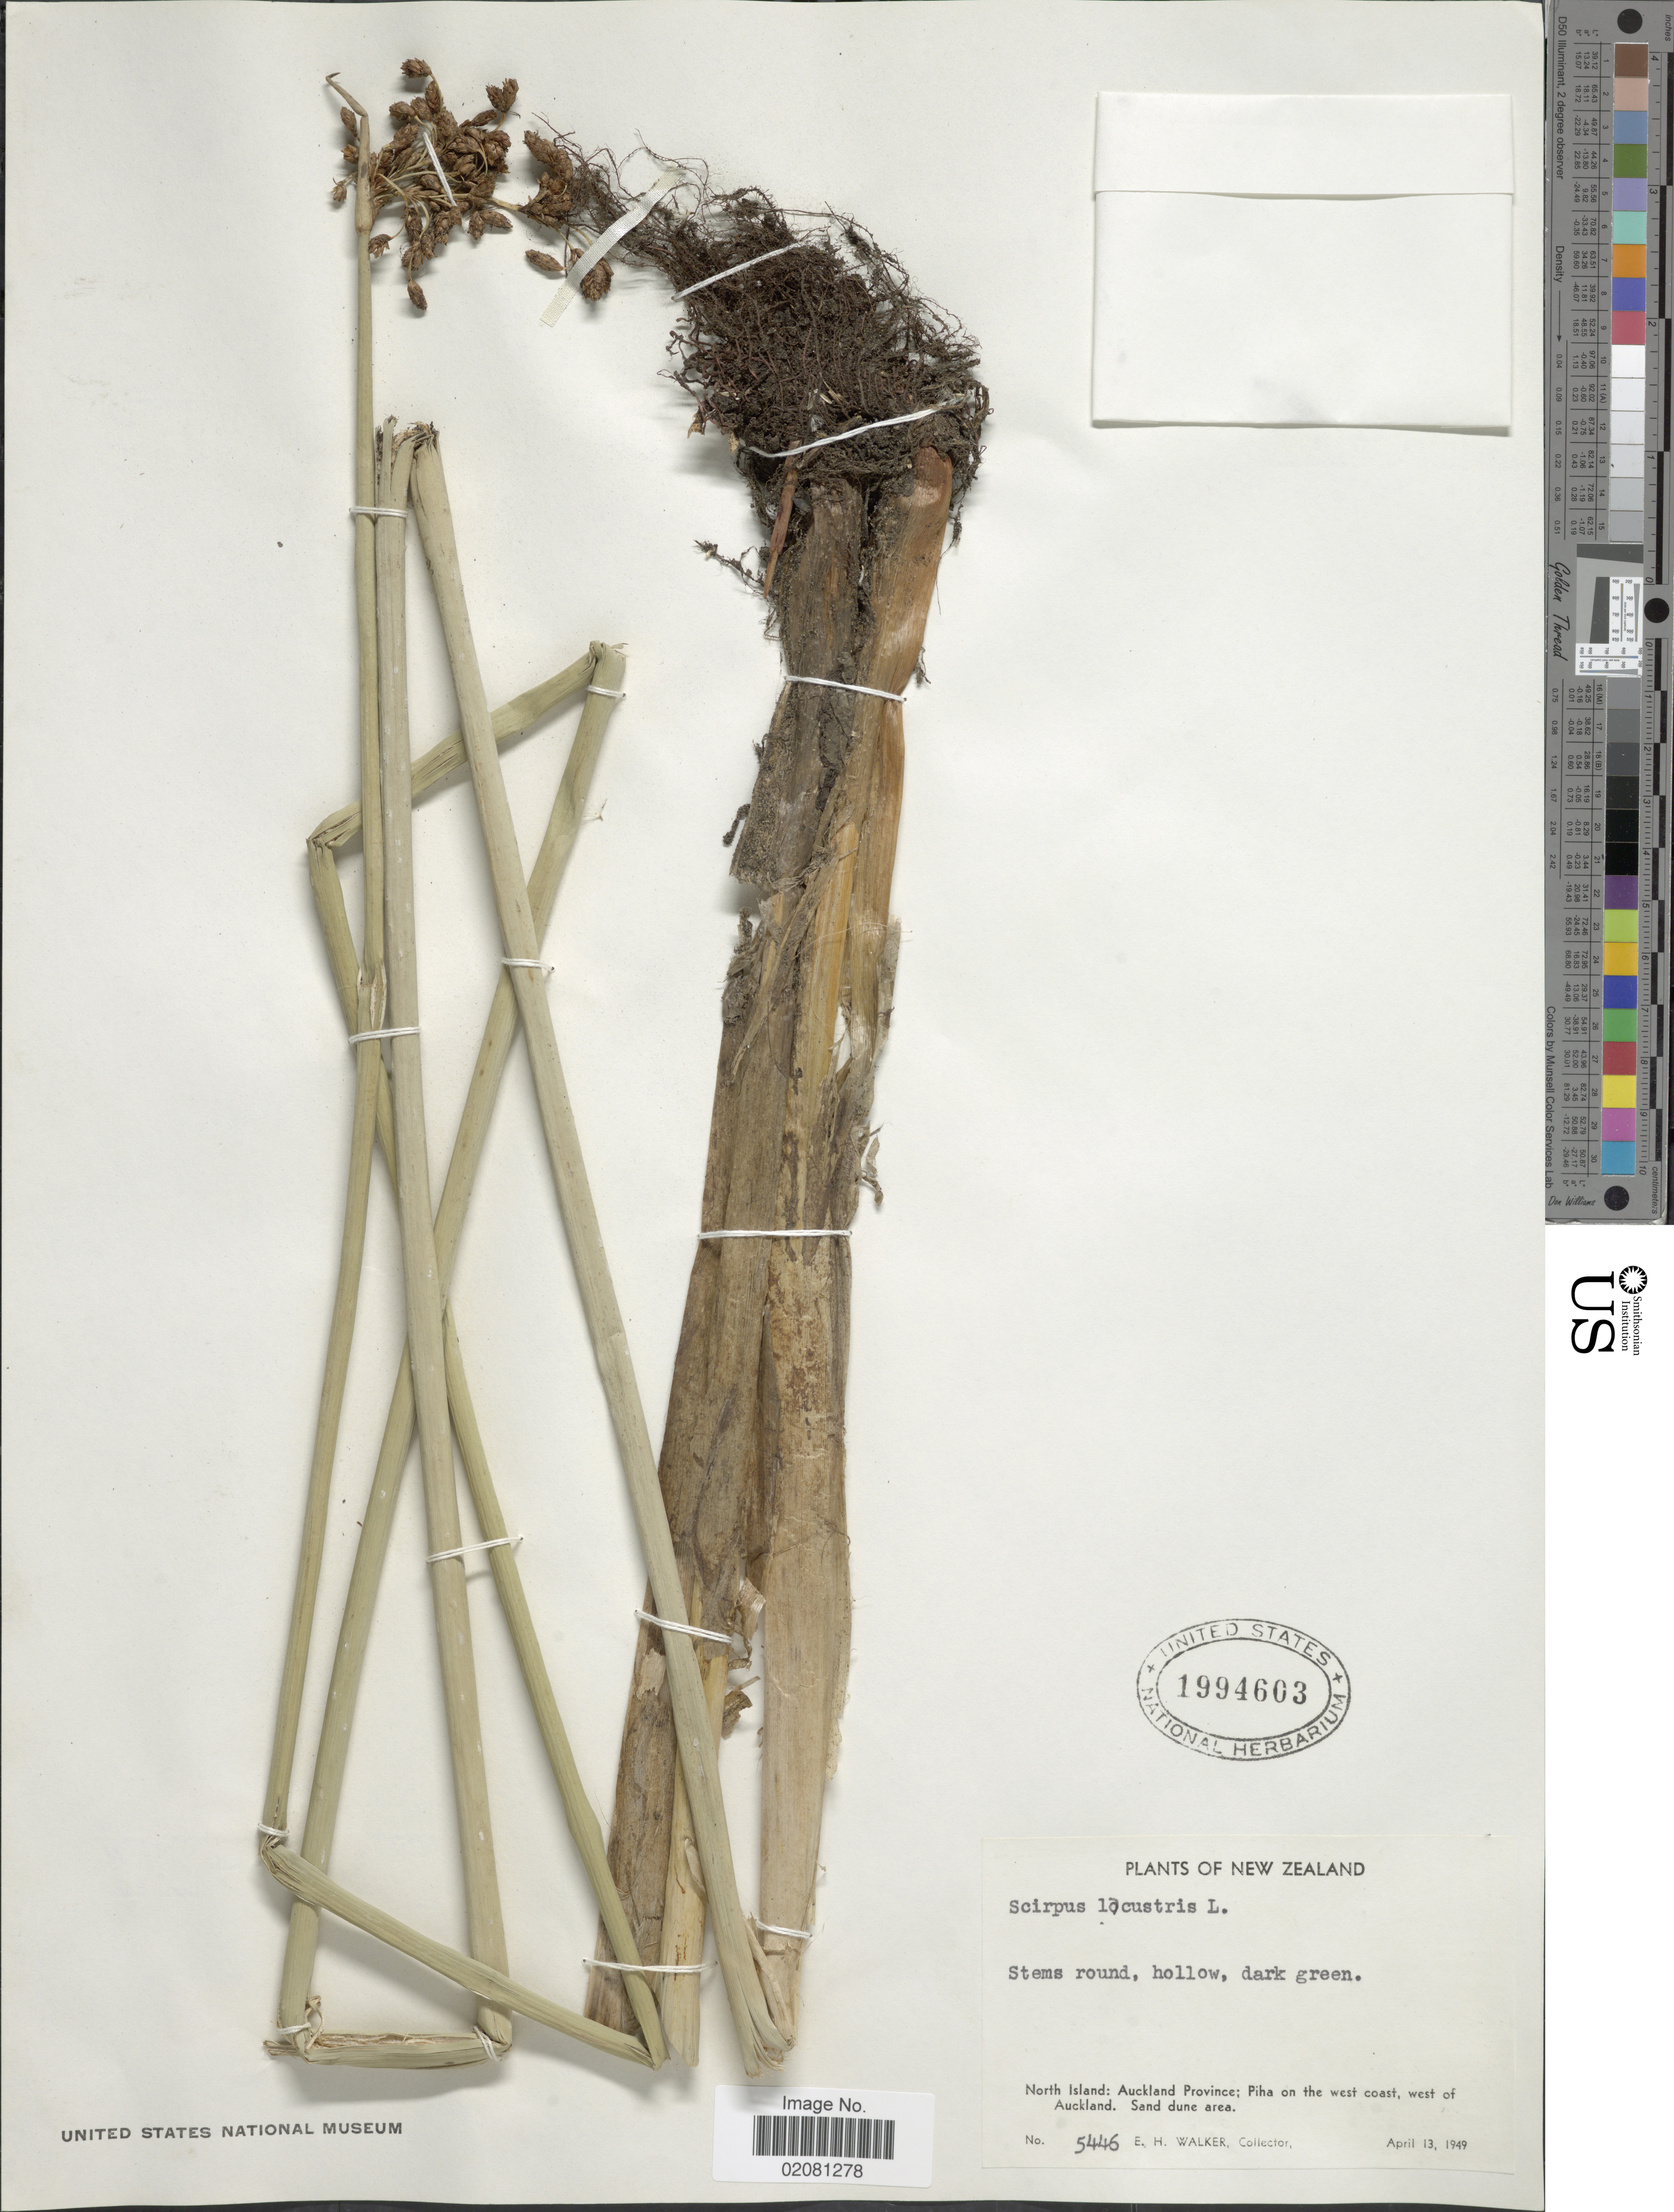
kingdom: Plantae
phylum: Tracheophyta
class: Liliopsida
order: Poales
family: Cyperaceae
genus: Schoenoplectus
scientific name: Schoenoplectus tabernaemontani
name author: (C.C. Gmel.) Palla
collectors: E. H. Walker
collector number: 5446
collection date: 1949-04-13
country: New Zealand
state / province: Auckland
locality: North Island; Piha on the west coast, west of Aukland, Sand dune area.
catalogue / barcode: US 1994603